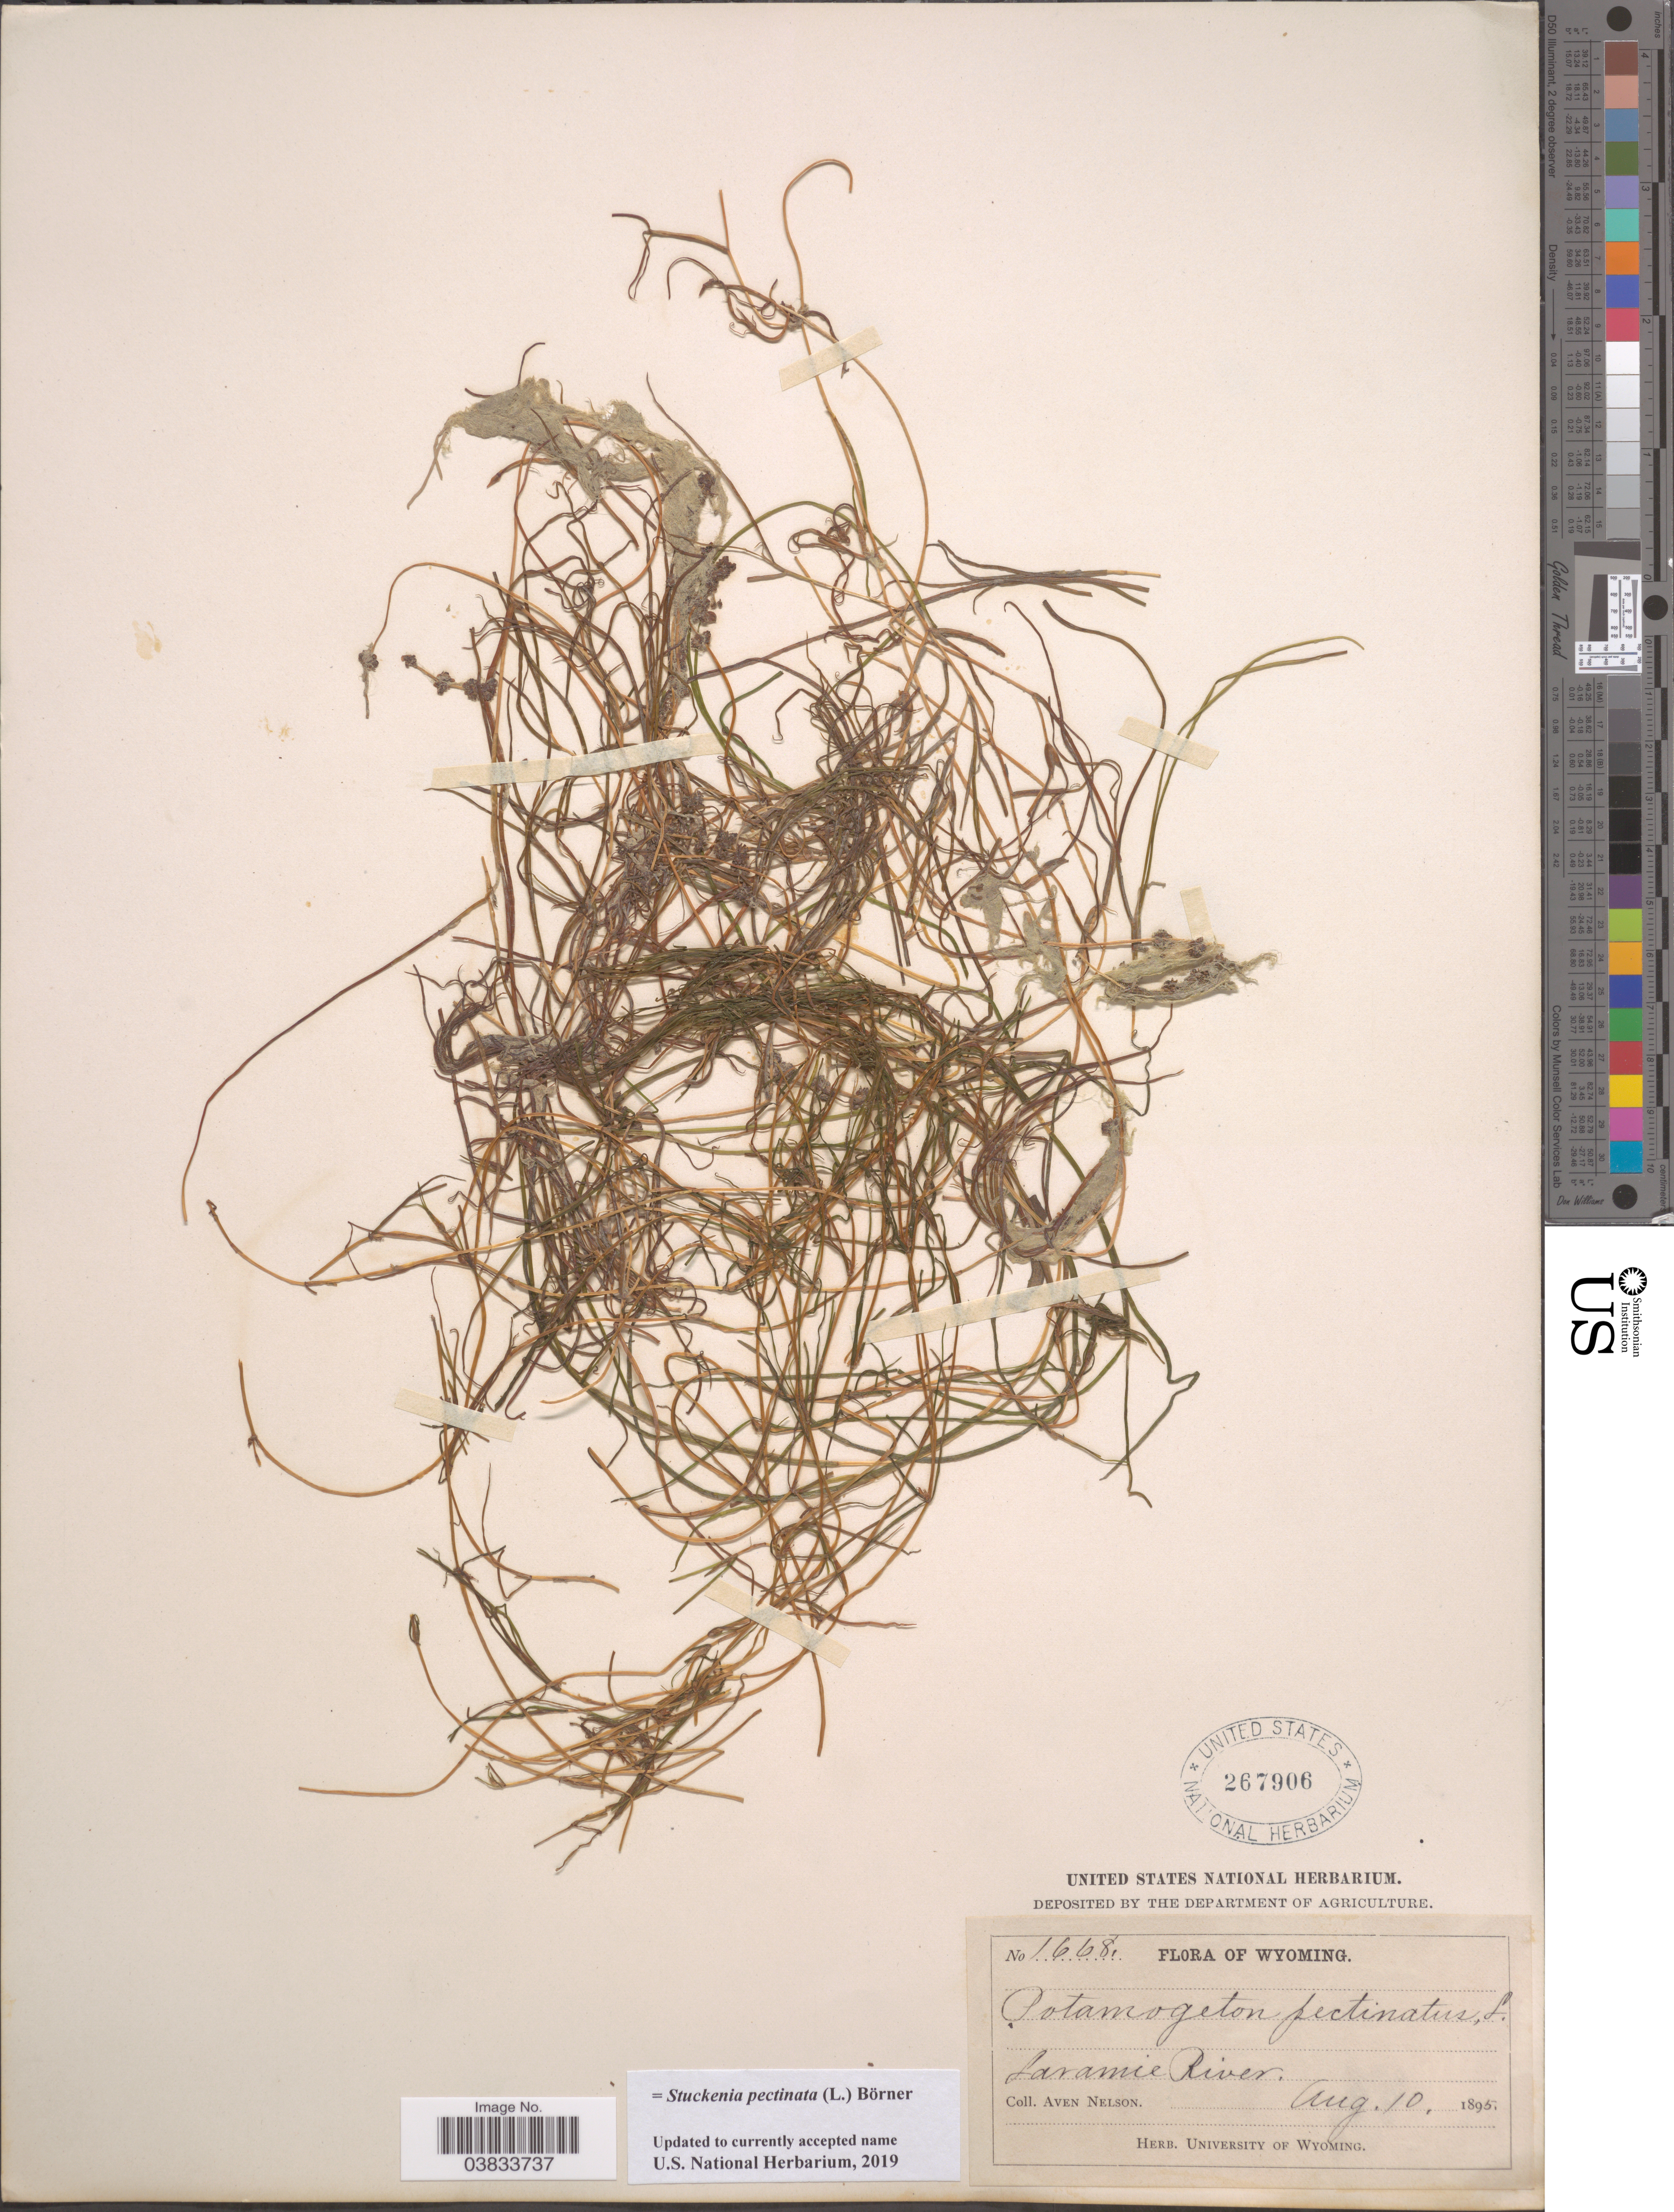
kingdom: Plantae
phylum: Tracheophyta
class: Liliopsida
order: Alismatales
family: Potamogetonaceae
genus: Stuckenia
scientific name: Stuckenia pectinata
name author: (L.) Börner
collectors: A. Nelson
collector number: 1668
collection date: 1895-08-10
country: United States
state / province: Wyoming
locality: Laramie River.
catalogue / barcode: US 267906